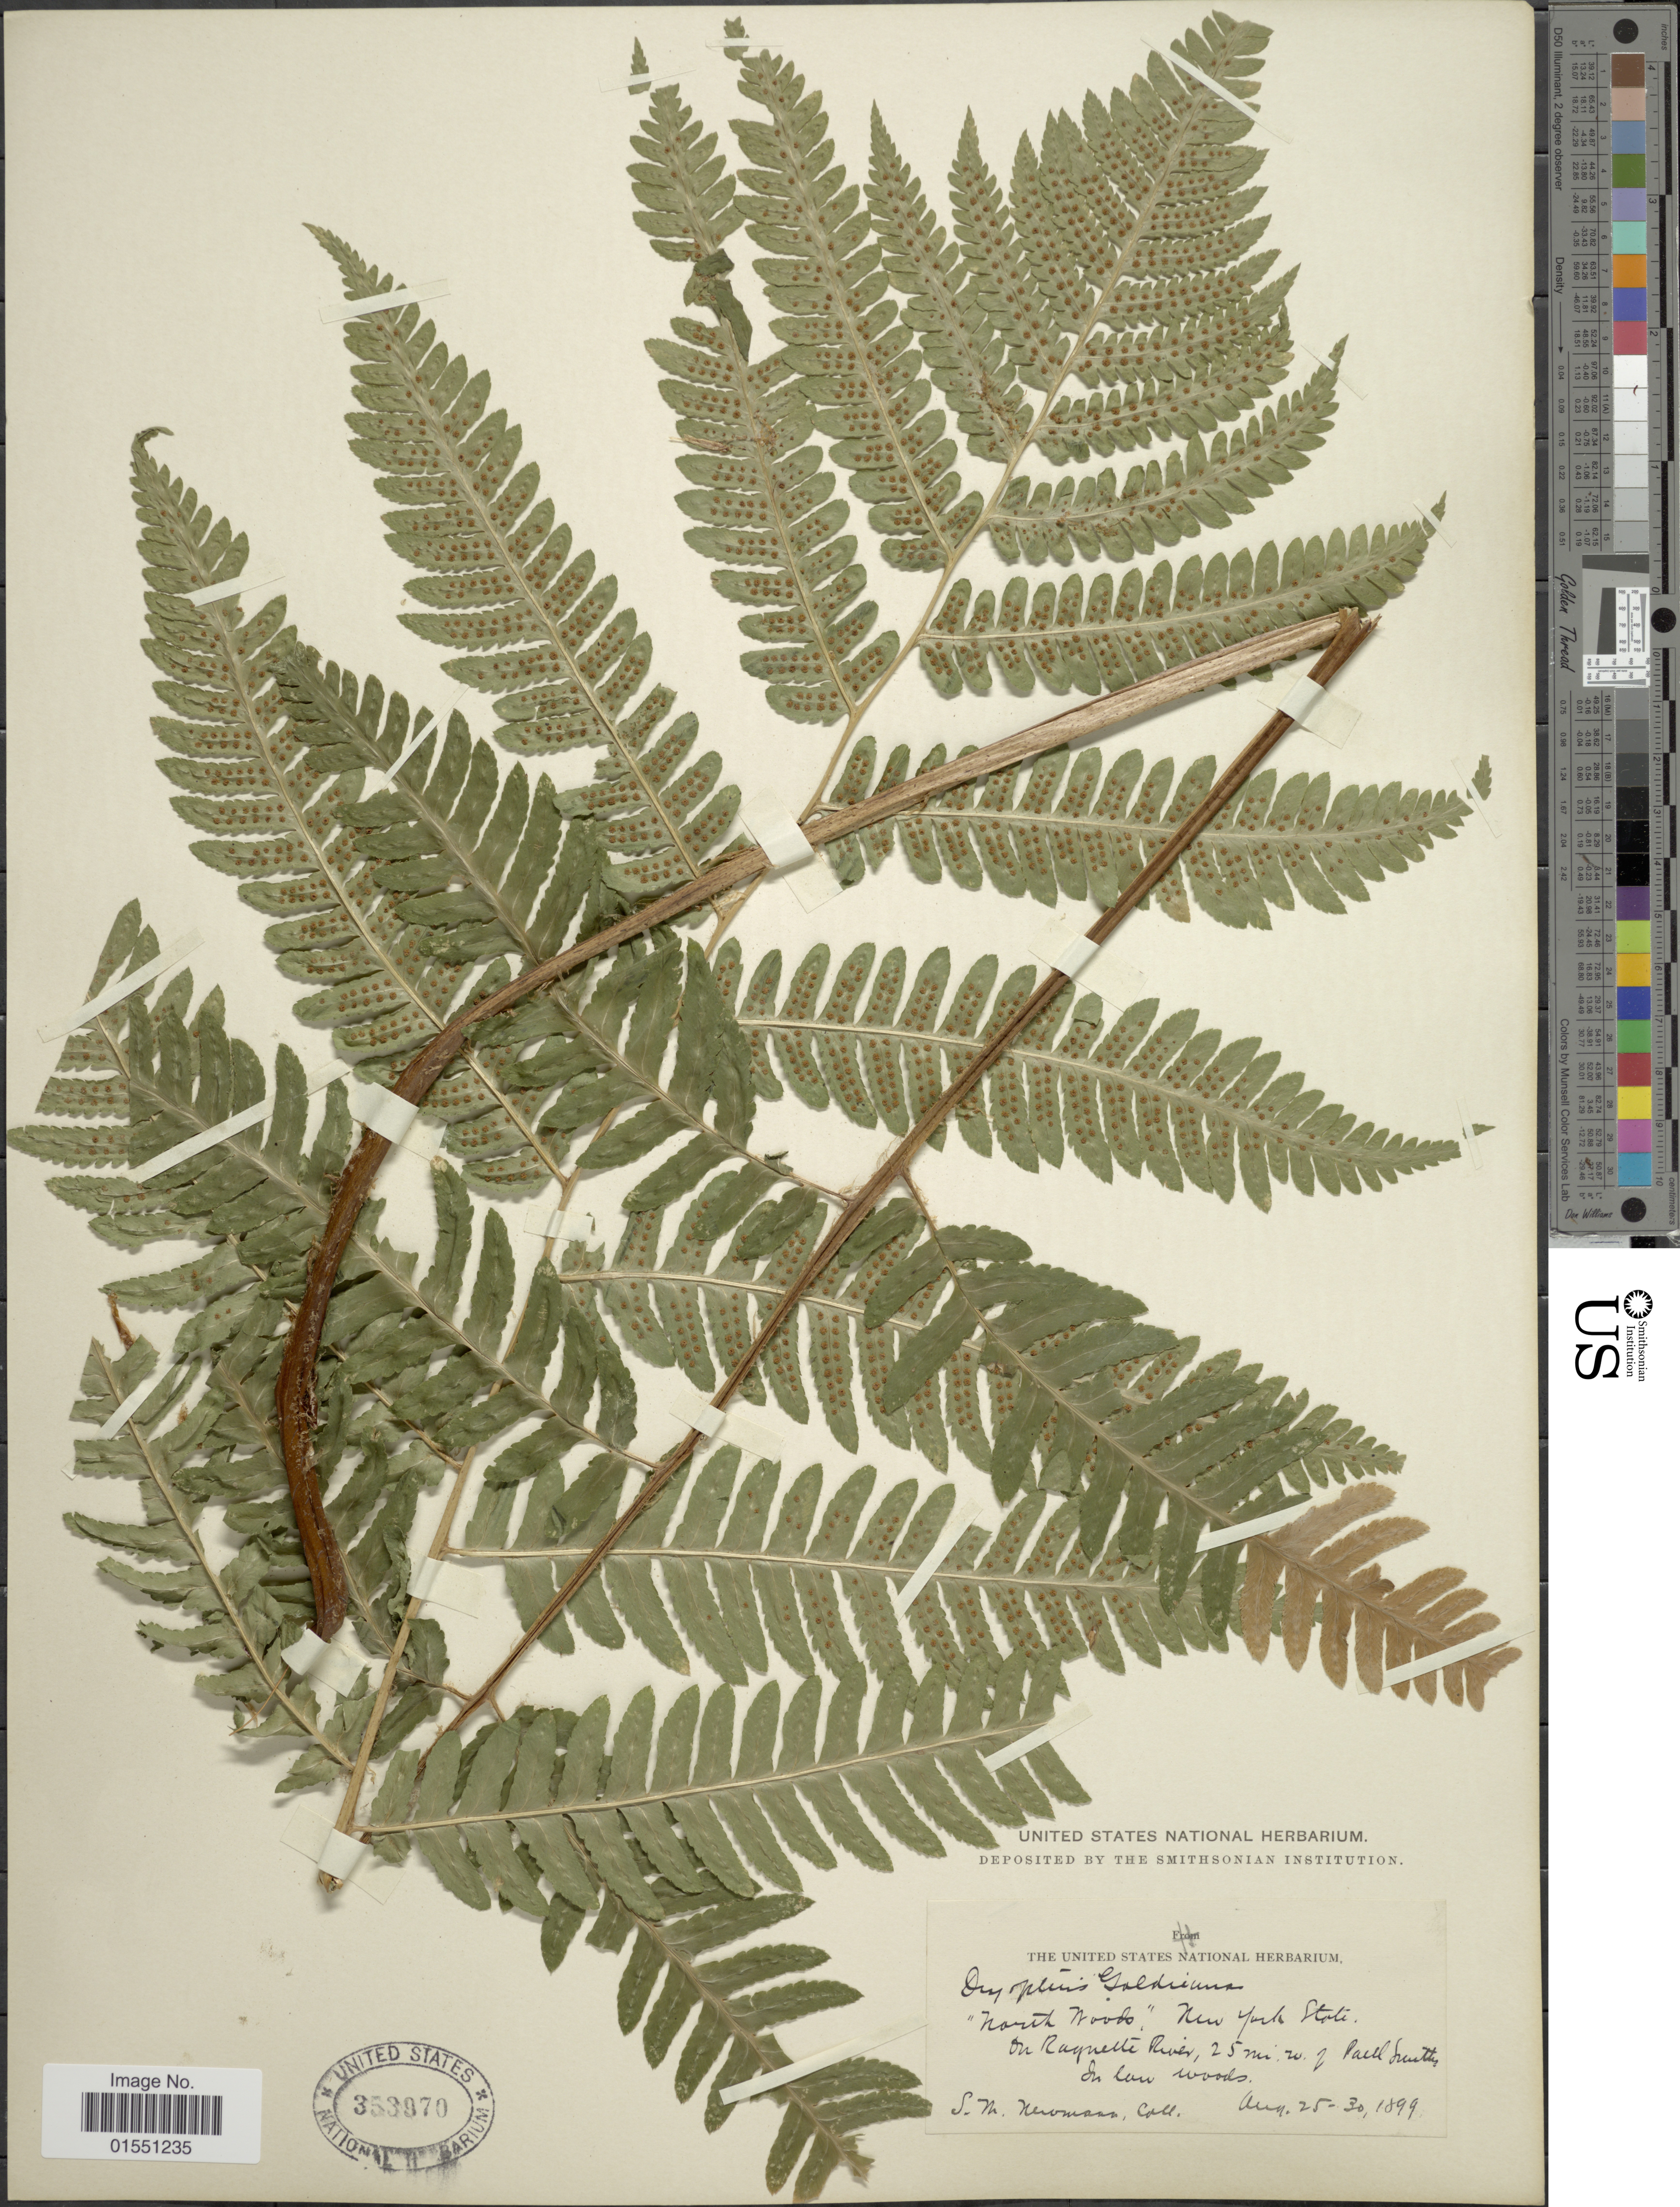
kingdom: Plantae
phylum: Tracheophyta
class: Polypodiopsida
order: Polypodiales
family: Dryopteridaceae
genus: Dryopteris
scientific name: Dryopteris goldiana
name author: (Hook. ex Goldie) A. Gray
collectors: S. Newman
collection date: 1899-08-25/1899-08-30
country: United States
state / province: New York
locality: North Noods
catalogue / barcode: US 353970